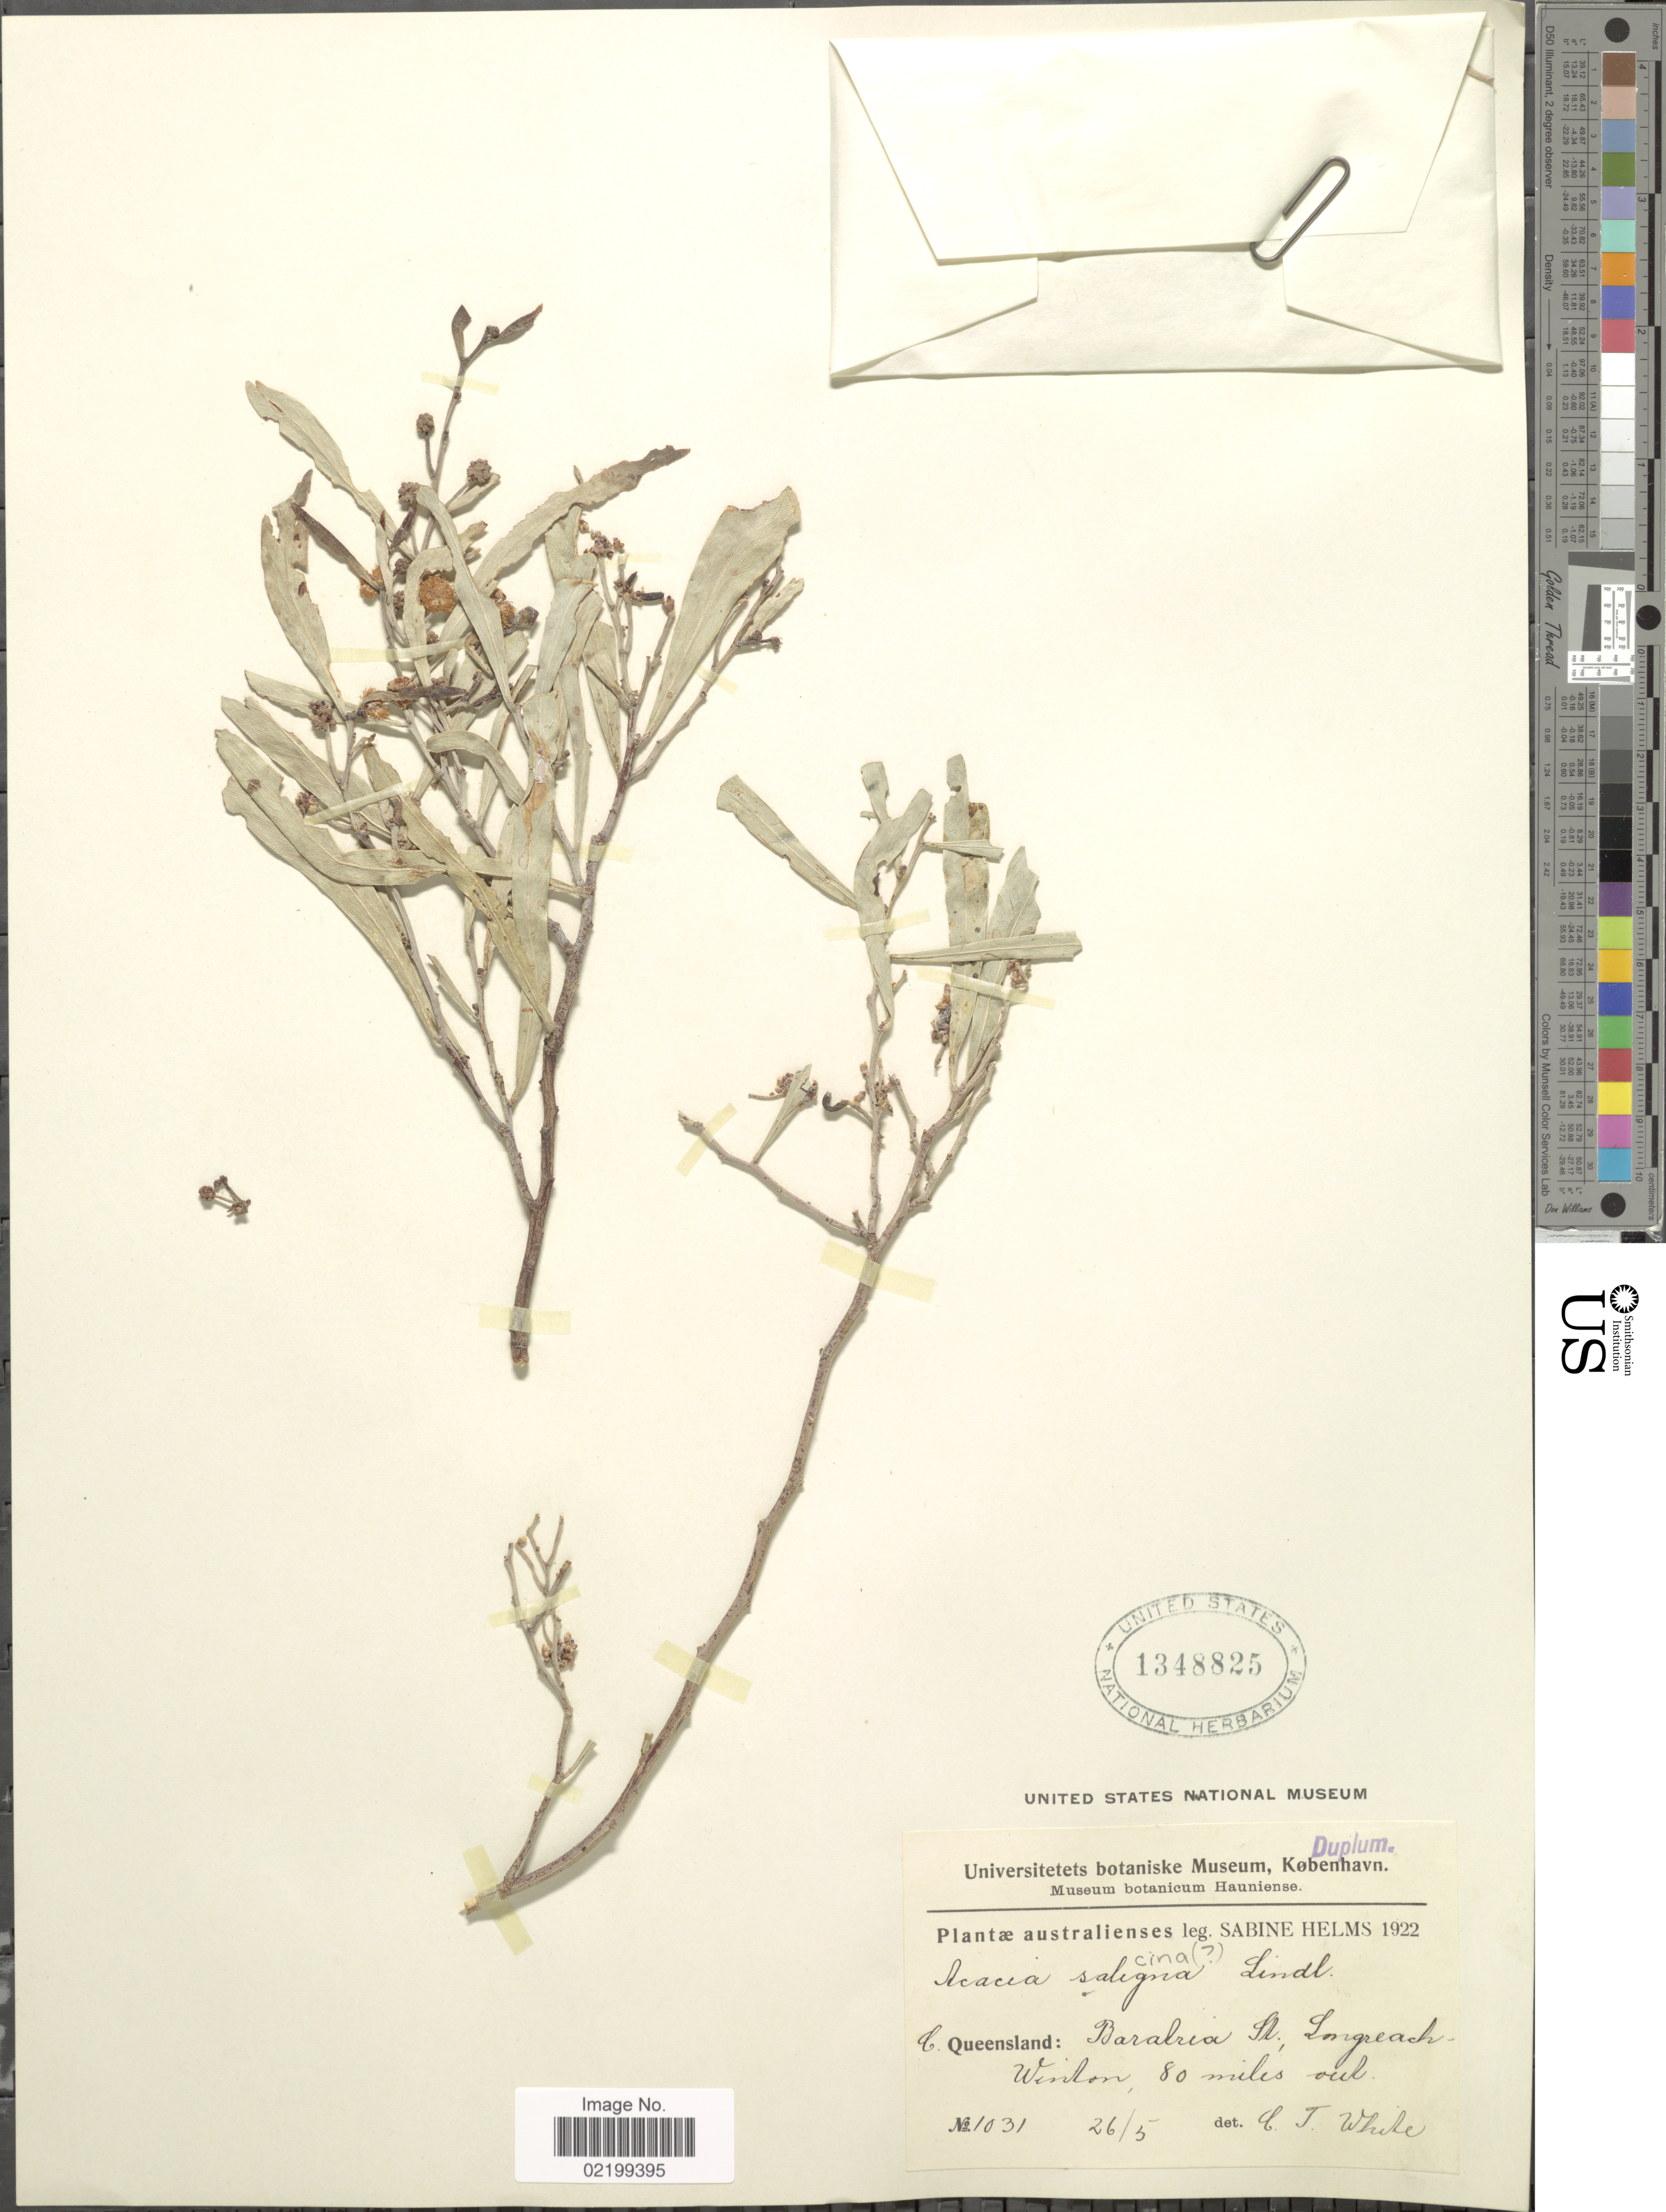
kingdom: Plantae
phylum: Tracheophyta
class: Magnoliopsida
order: Fabales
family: Fabaceae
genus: Acacia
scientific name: Acacia salicina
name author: Lindl.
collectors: S. Helms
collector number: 1031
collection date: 1922-05-26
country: Australia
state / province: Queensland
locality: Baratria St, longreach Winton, 80 miles out.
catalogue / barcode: US 1348825